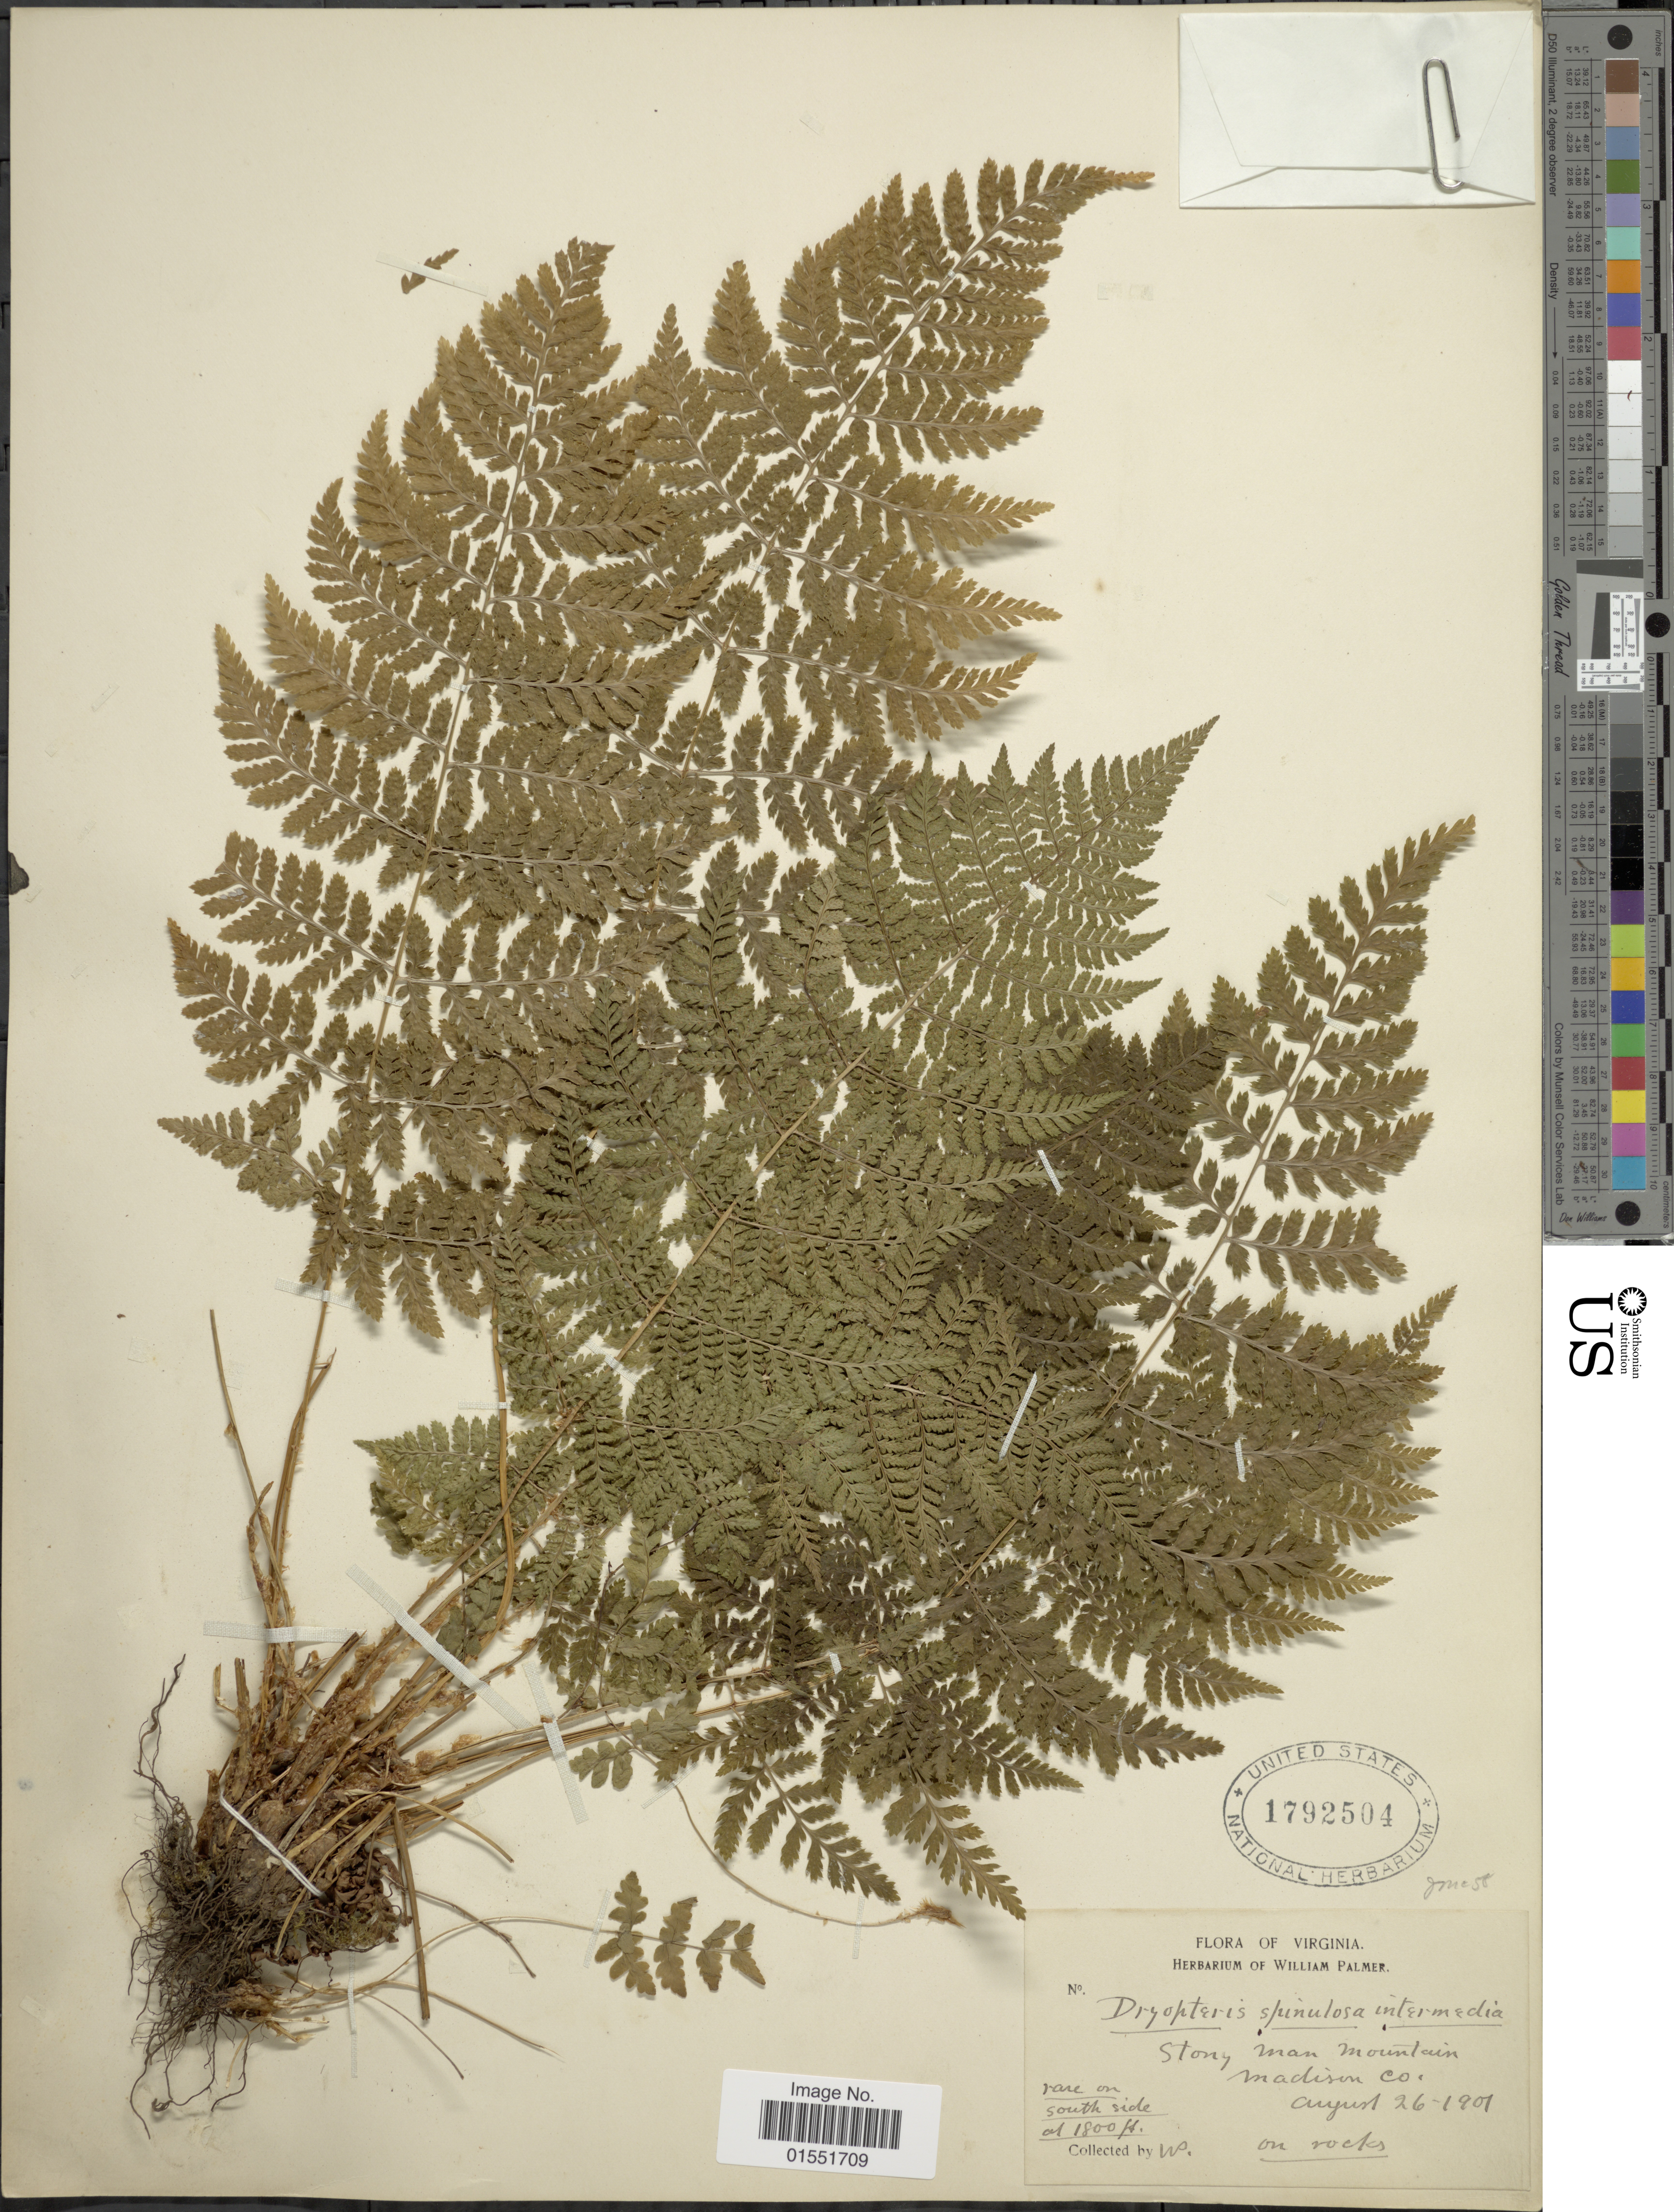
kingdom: Plantae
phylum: Tracheophyta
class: Polypodiopsida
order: Polypodiales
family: Dryopteridaceae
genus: Dryopteris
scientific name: Dryopteris intermedia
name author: (Muhl.) A. Gray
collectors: W. Palmer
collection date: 1901-08-26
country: United States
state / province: Virginia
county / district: Madison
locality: Stony Man Mountain, Madison Co.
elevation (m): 549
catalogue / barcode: US 1792504